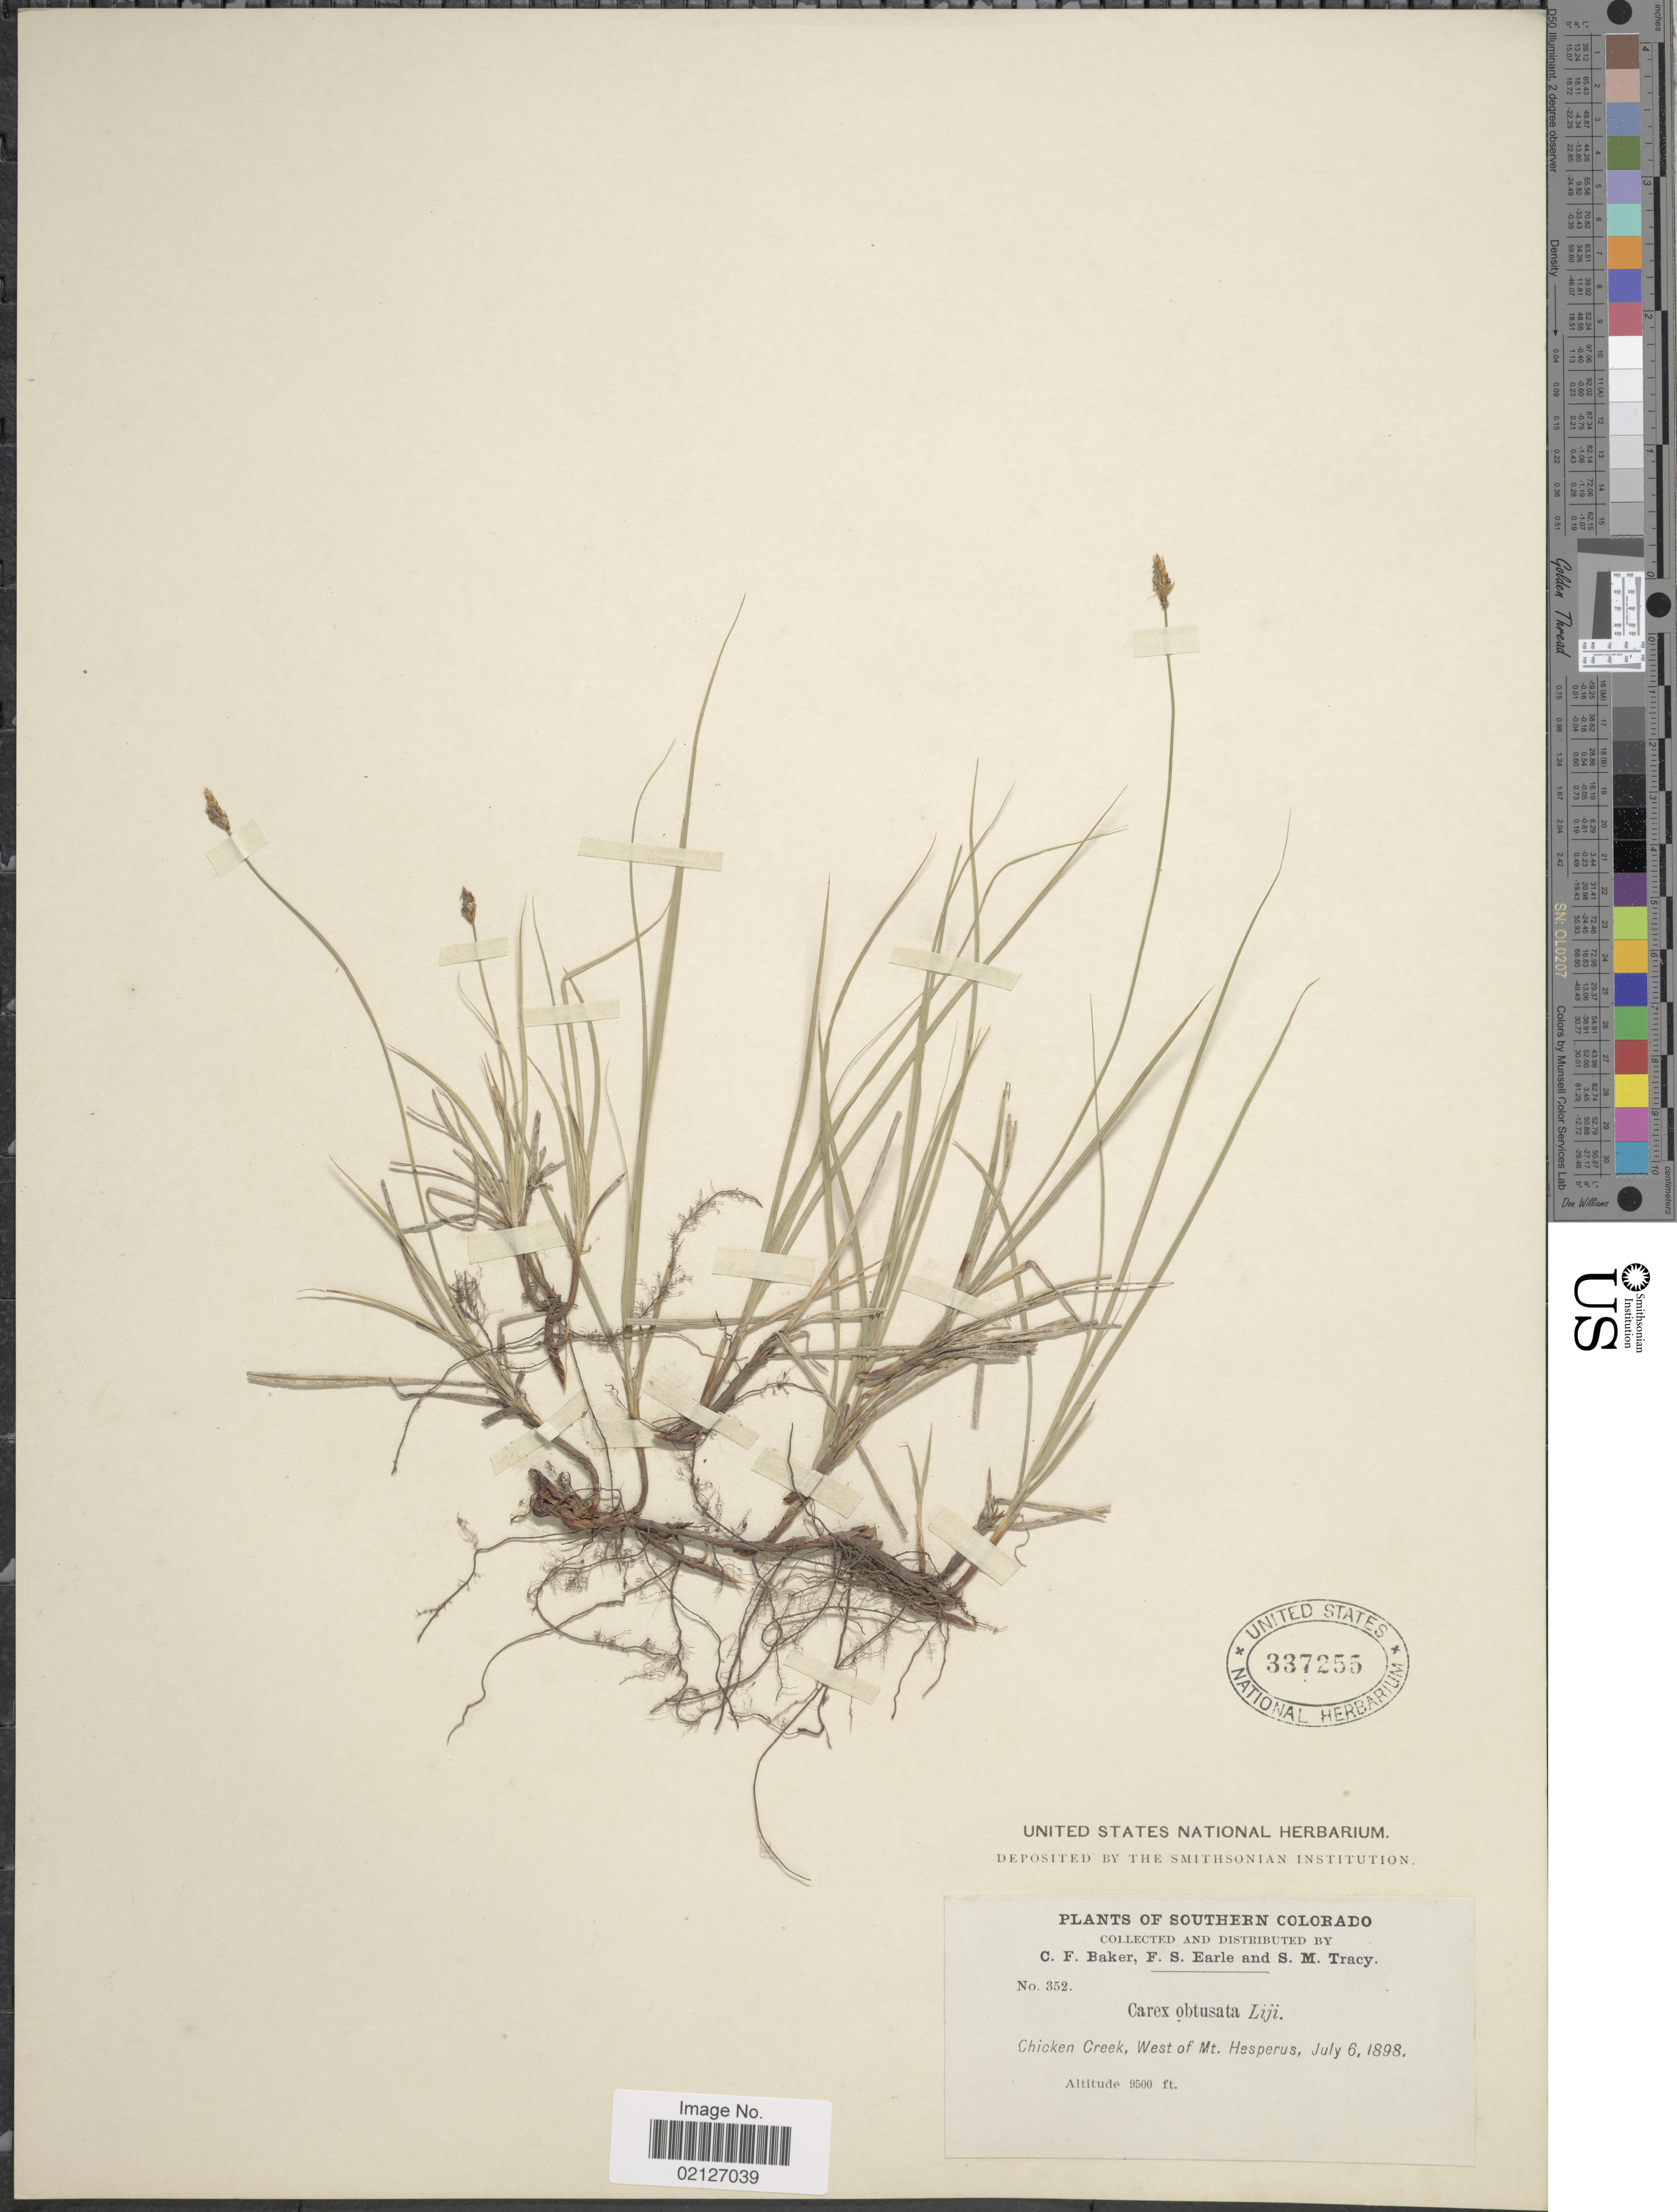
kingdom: Plantae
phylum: Tracheophyta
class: Liliopsida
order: Poales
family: Cyperaceae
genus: Carex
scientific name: Carex obtusata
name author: Lilj.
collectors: C. F. Baker, F. S. Earle & S. M. Tracy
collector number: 352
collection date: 1898-07-06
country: United States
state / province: Colorado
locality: Southern Colorado, Chicken Creek, West of Mt. Hesperus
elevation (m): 2896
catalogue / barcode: US 337255